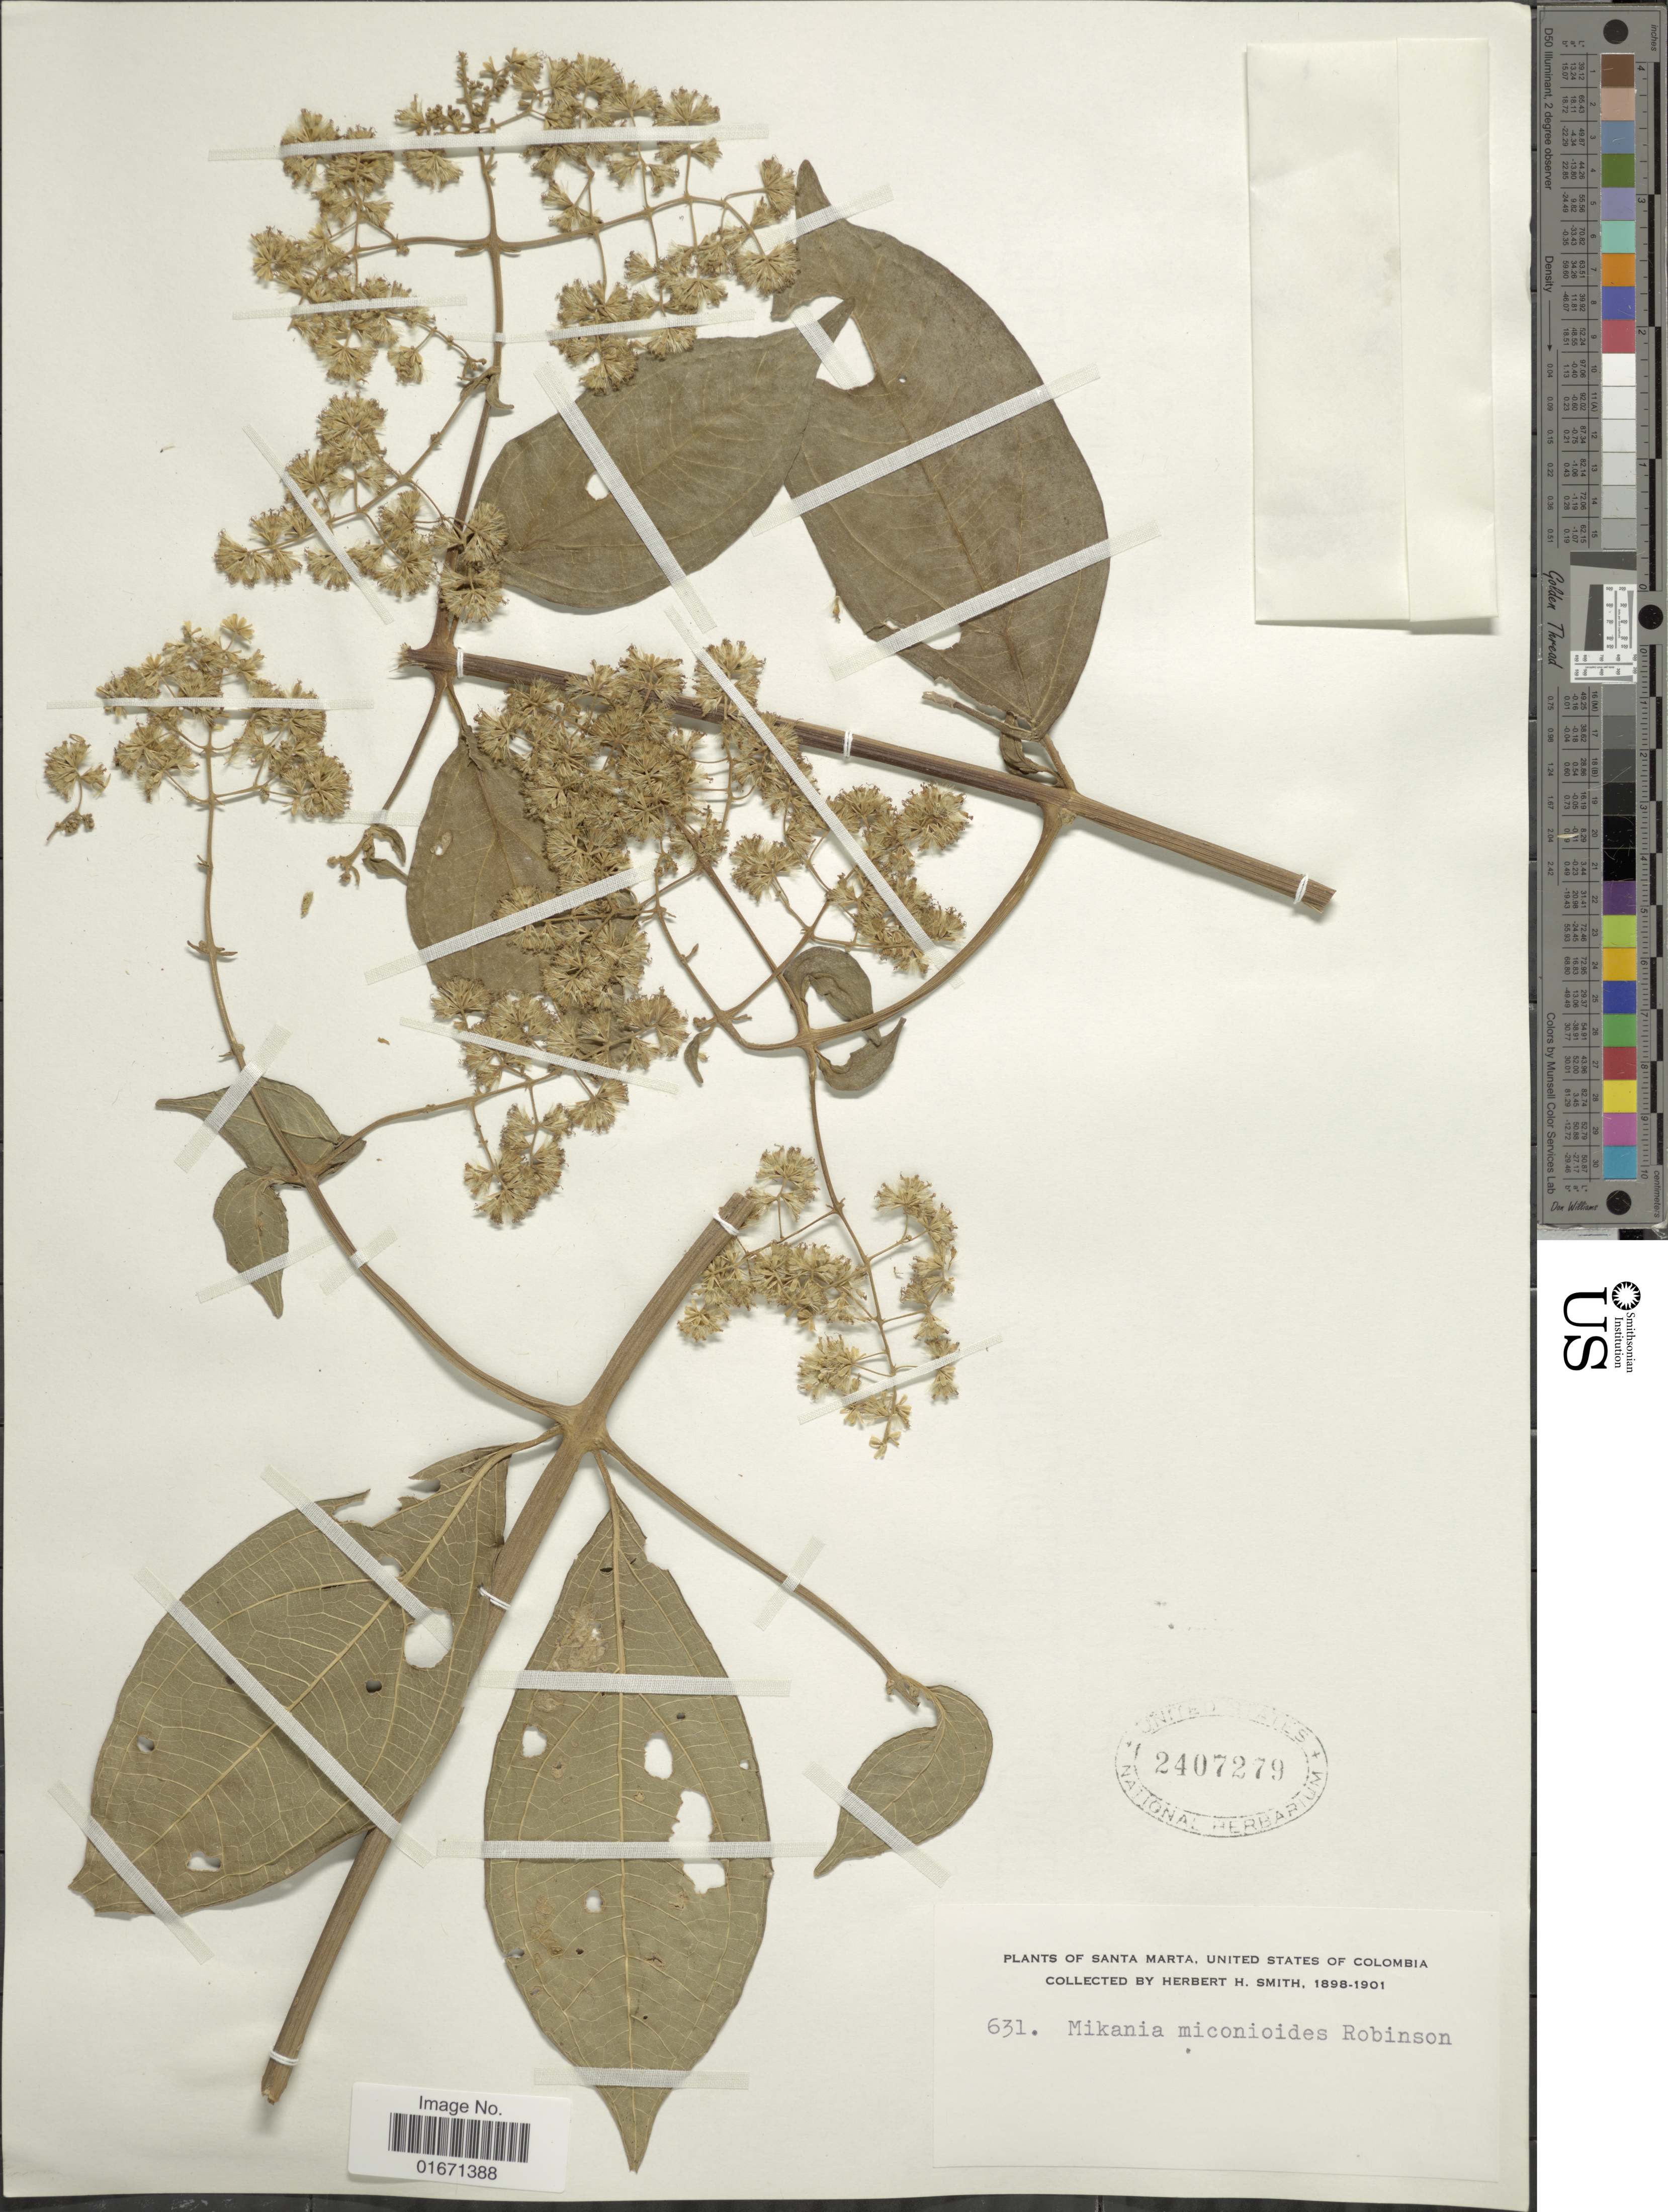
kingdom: Plantae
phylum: Tracheophyta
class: Magnoliopsida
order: Asterales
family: Asteraceae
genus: Mikania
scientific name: Mikania miconioides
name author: B.L. Rob.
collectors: Herbert H. Smith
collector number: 631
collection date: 1898/1901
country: Colombia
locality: Santa Marta, United States of Colombia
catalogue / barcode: US 2407279